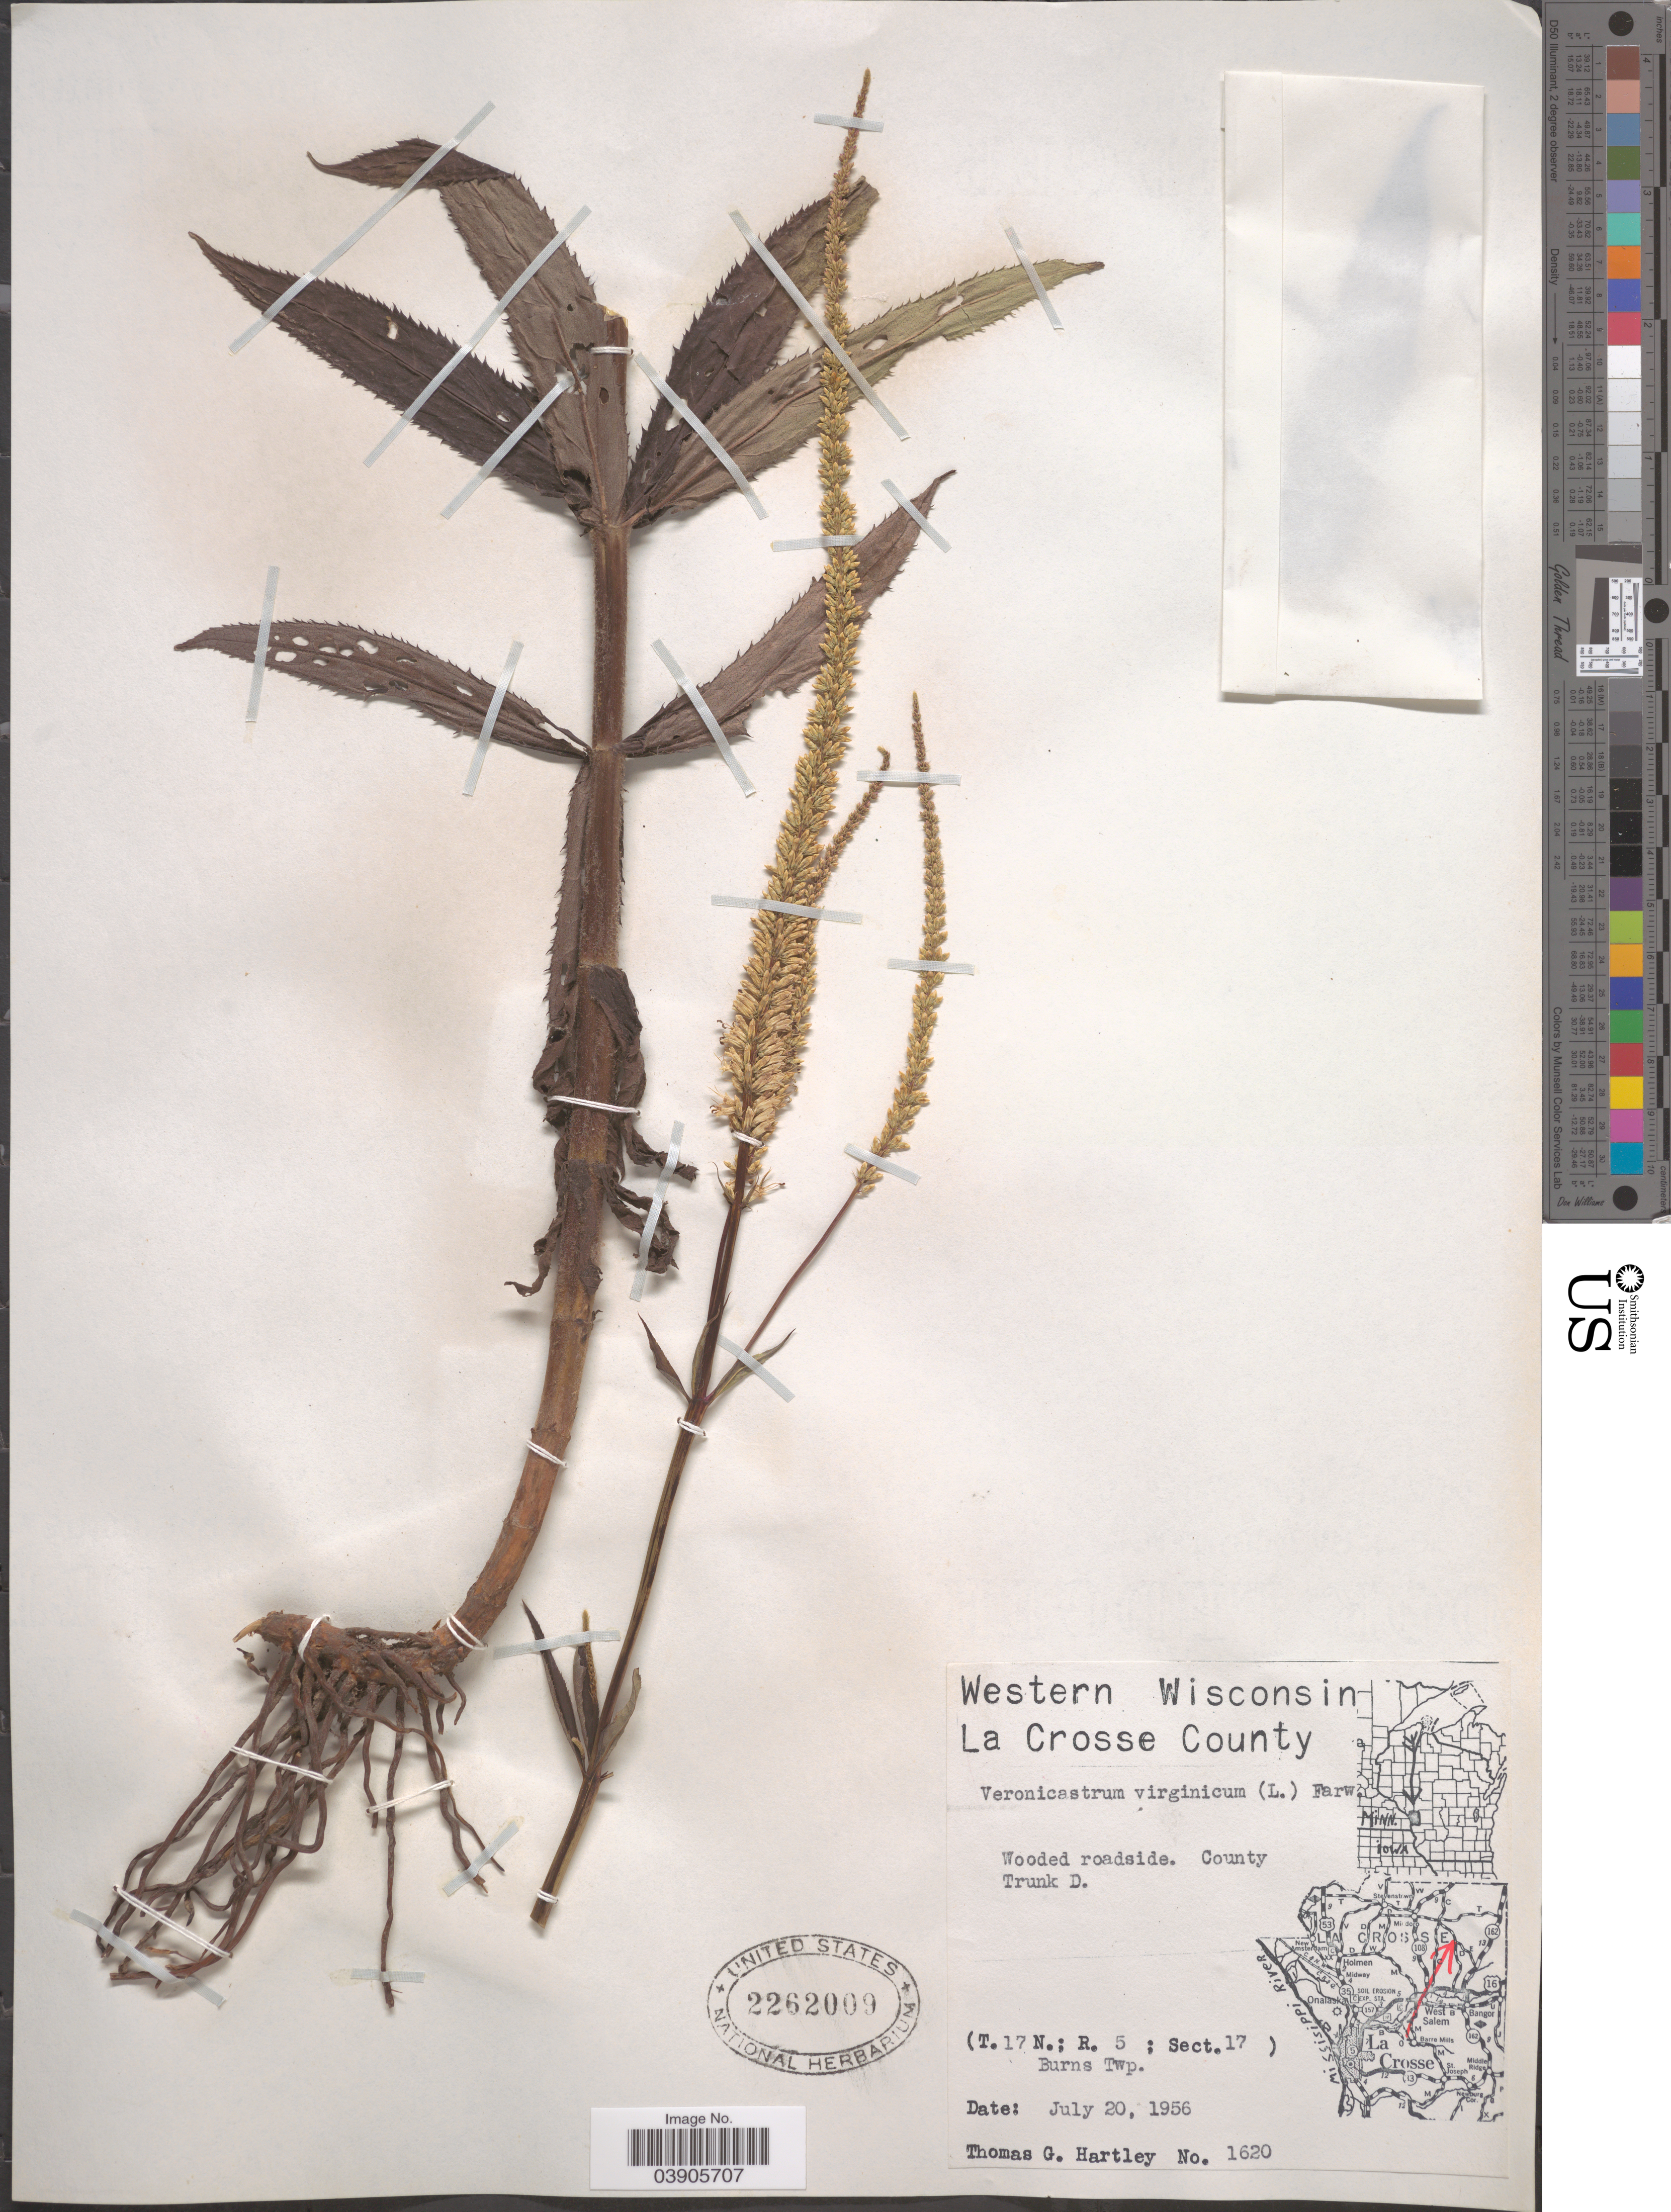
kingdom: Plantae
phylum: Tracheophyta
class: Magnoliopsida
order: Lamiales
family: Plantaginaceae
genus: Veronicastrum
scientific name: Veronicastrum virginicum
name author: (L.) Farw.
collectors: T. G. Hartley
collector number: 1620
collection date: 1956-07-20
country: United States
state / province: Wisconsin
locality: Western Wisconsin. La Crosse County. Wooded roadside. County Trunk D. (T. 17N.; R. 5 ; Sect. 17) Burns Twp.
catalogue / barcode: US 2262009